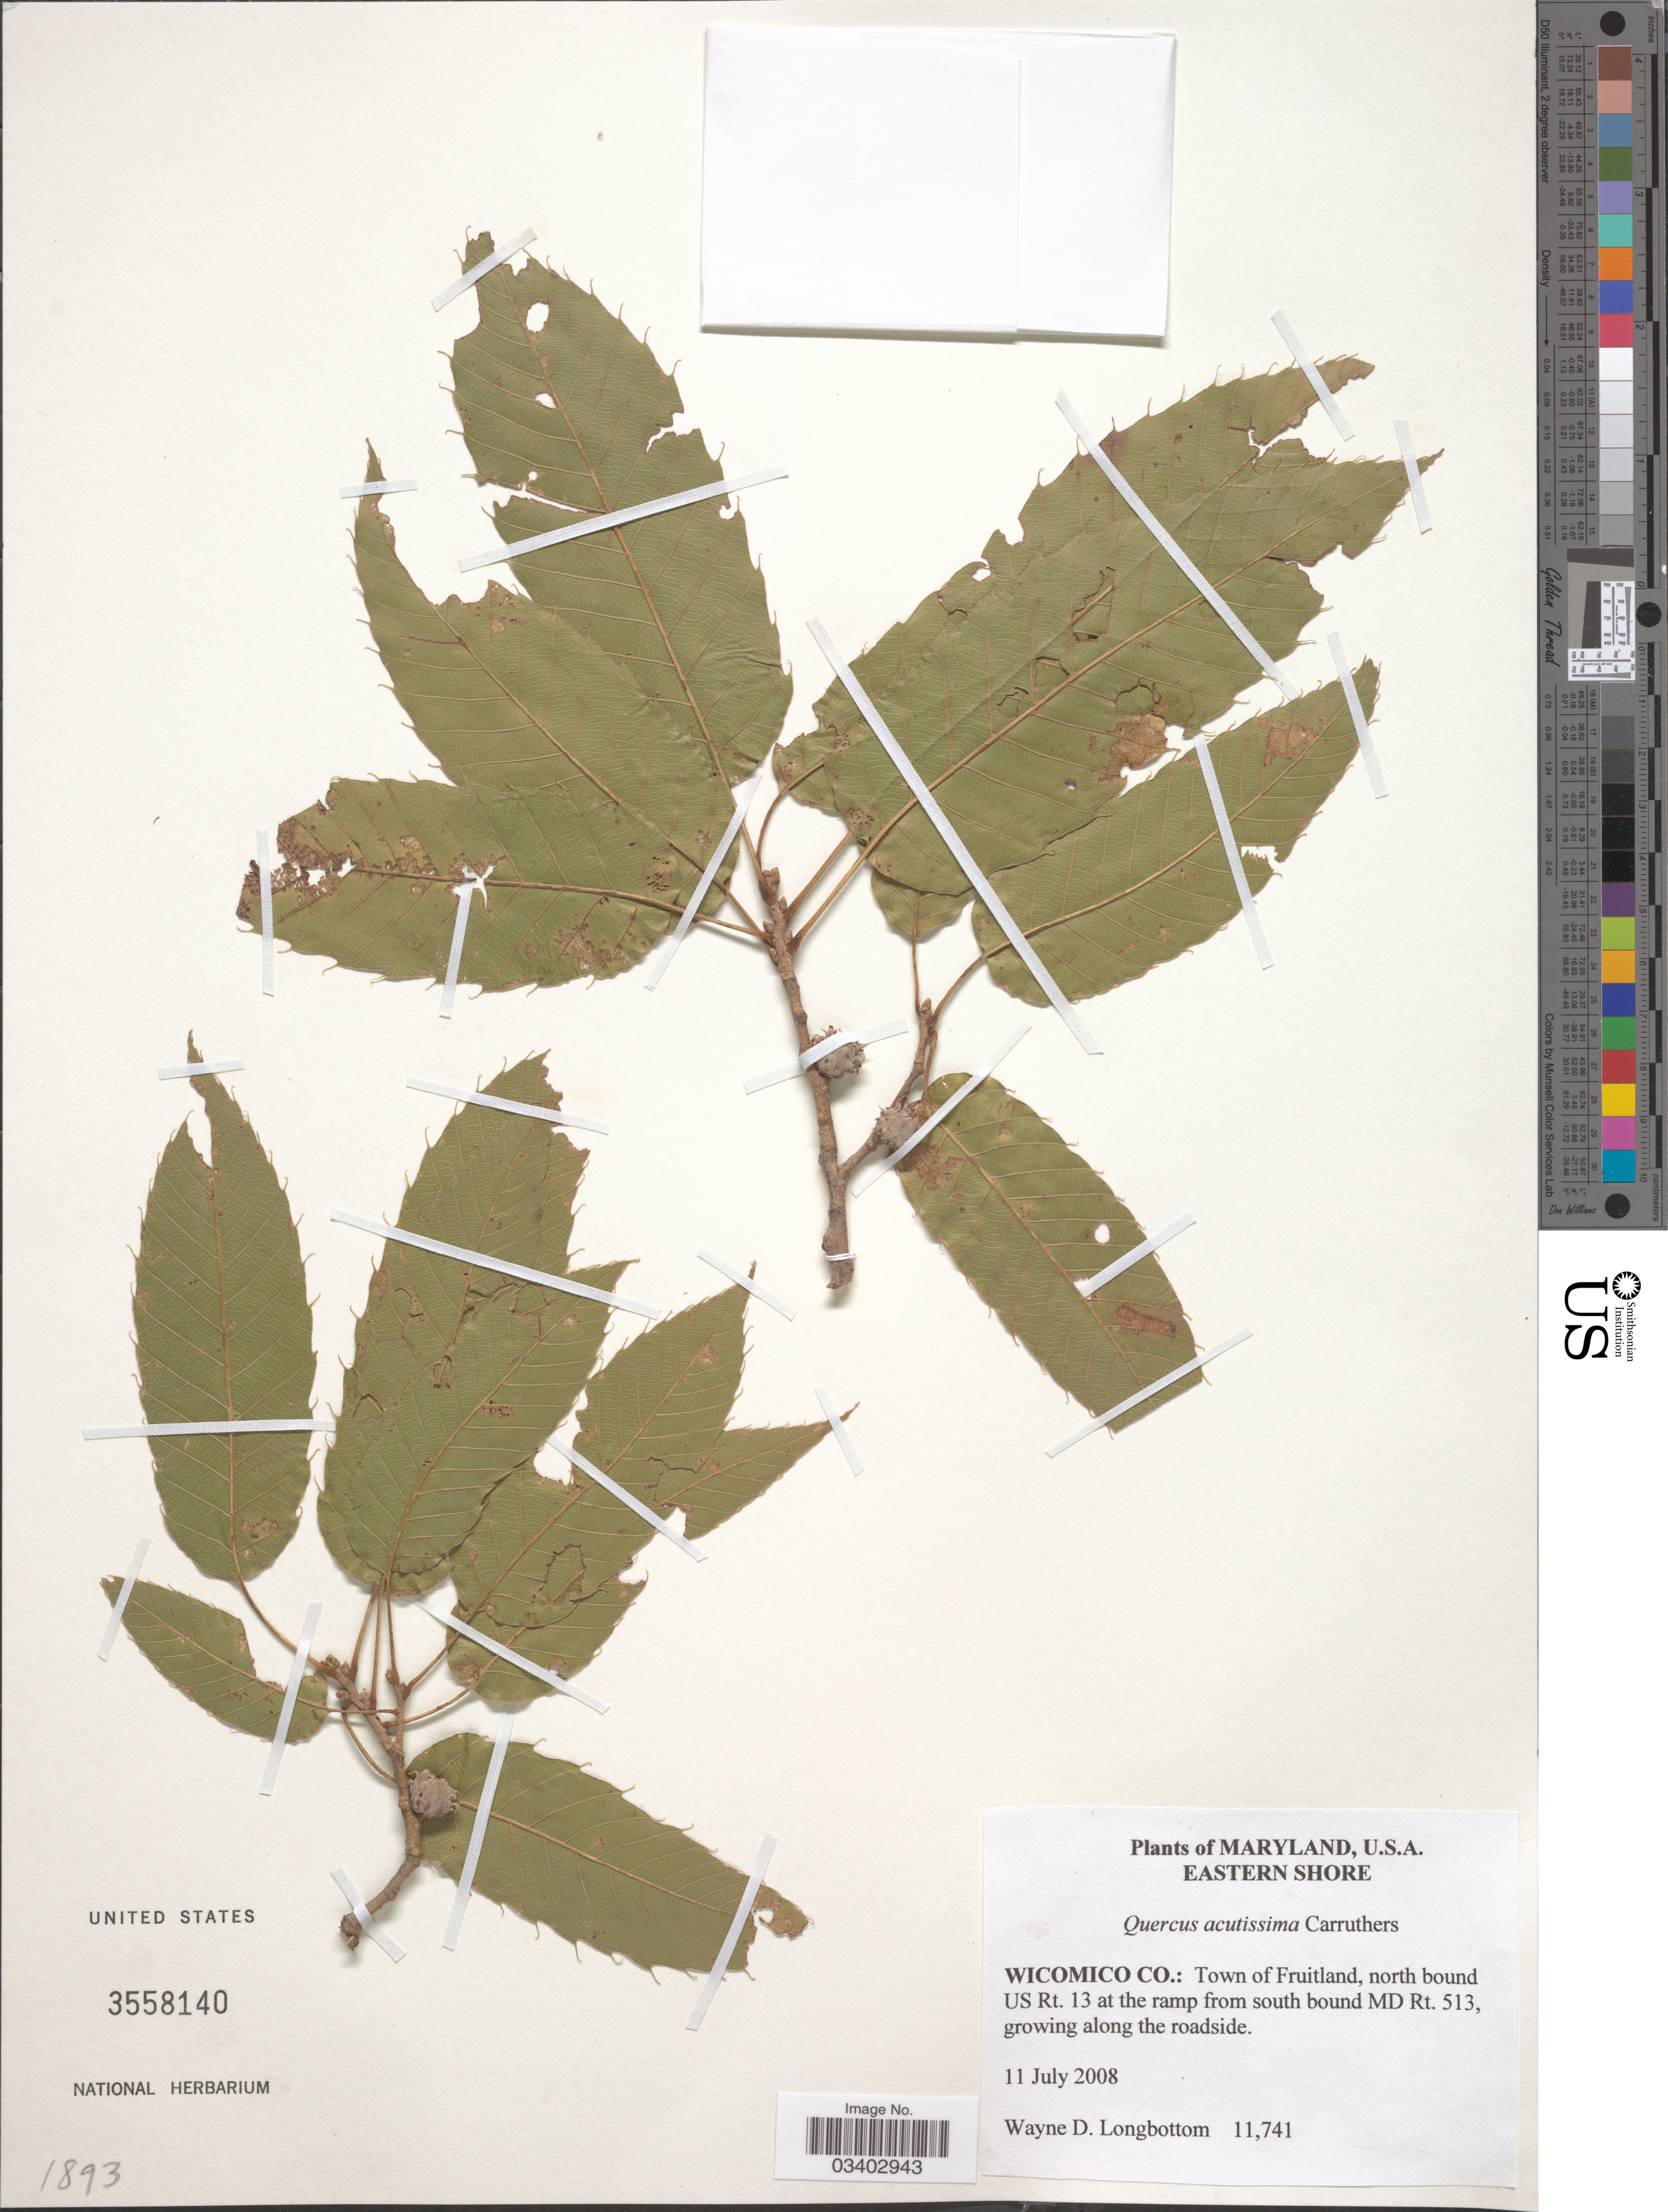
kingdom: Plantae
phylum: Tracheophyta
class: Magnoliopsida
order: Fagales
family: Fagaceae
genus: Quercus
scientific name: Quercus acutissima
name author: Carruth.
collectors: W. D. Longbottom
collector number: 11741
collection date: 2008-07-11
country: United States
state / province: Maryland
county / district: Wicomico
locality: Eastern Shore. Wicomico Co.: Town of Fruitland, north bound US Rt. 13 at the ramp from south bound MD Rt. 513, growing along the roadside.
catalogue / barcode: US 3558140